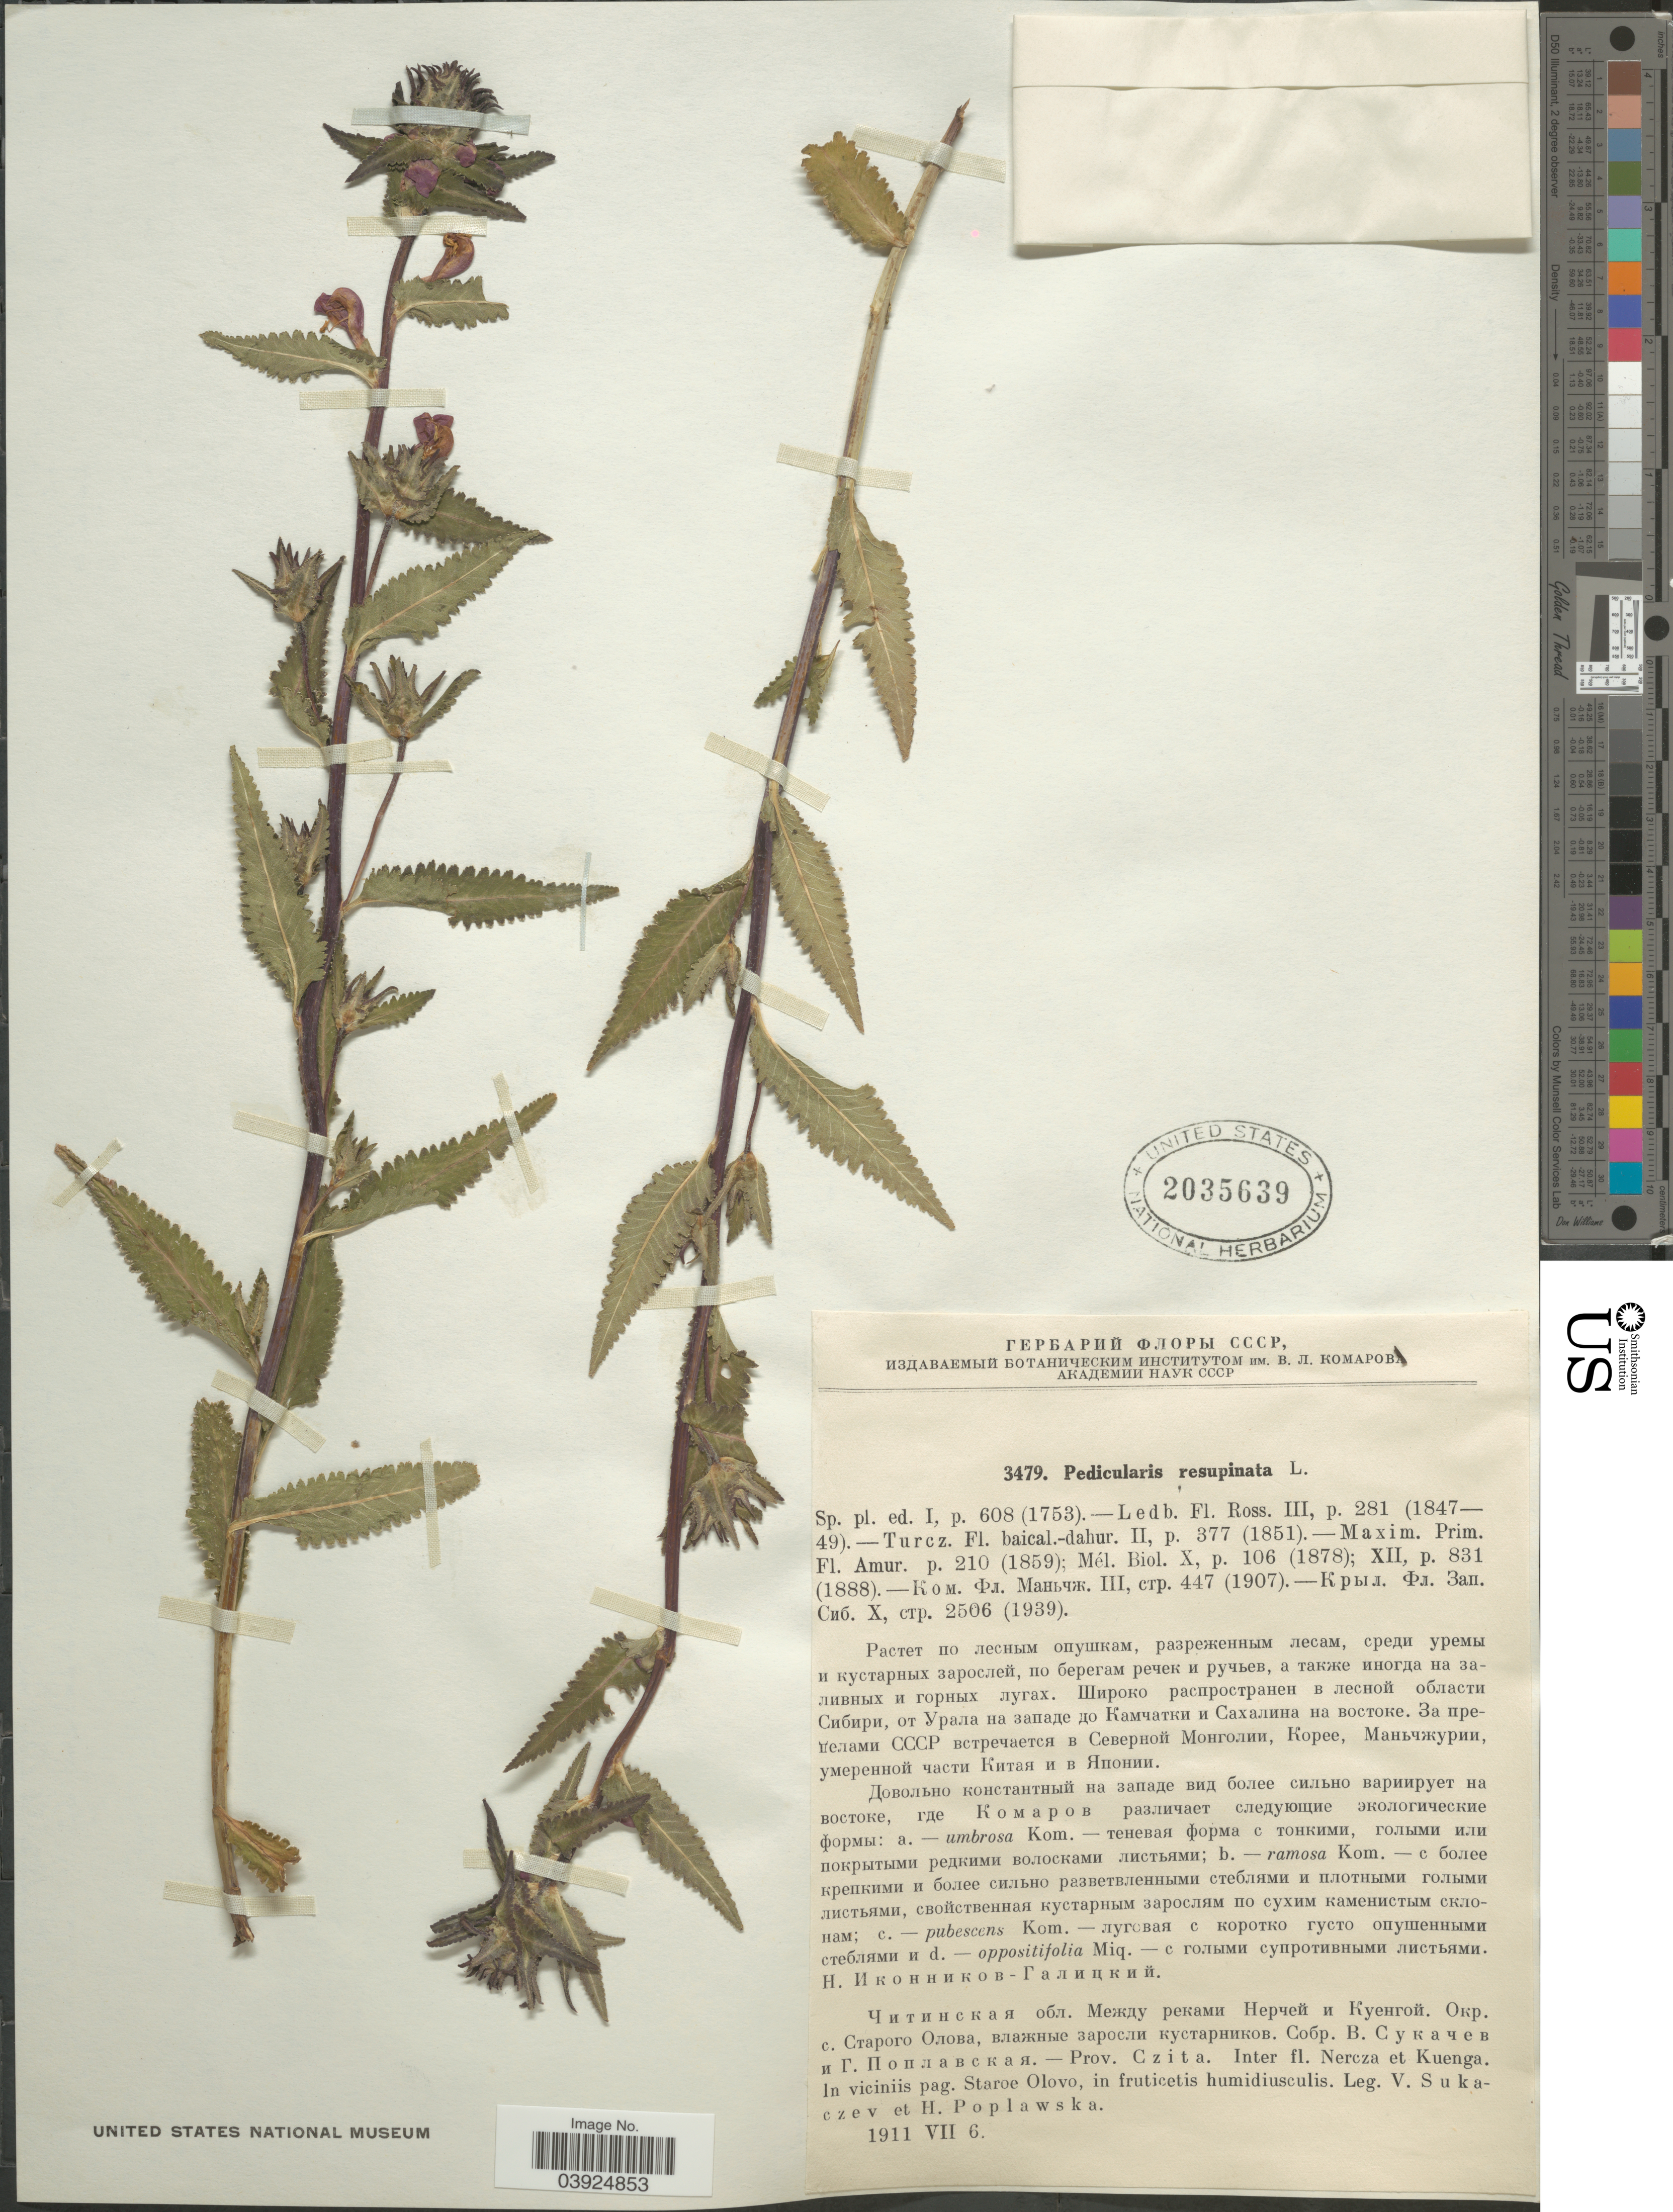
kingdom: Plantae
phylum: Tracheophyta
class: Magnoliopsida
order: Lamiales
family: Orobanchaceae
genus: Pedicularis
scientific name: Pedicularis resupinata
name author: L.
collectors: V. Sukaczev & H. Poplawska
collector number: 3479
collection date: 1911-07-06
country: Russian Federation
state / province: Zabaykalsky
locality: Prov. Czita. Inter fl. Nercza et Kuenga. In viciniis pag. Staroe Olovo, in fruticetis humidiusculis.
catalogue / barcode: US 2035639